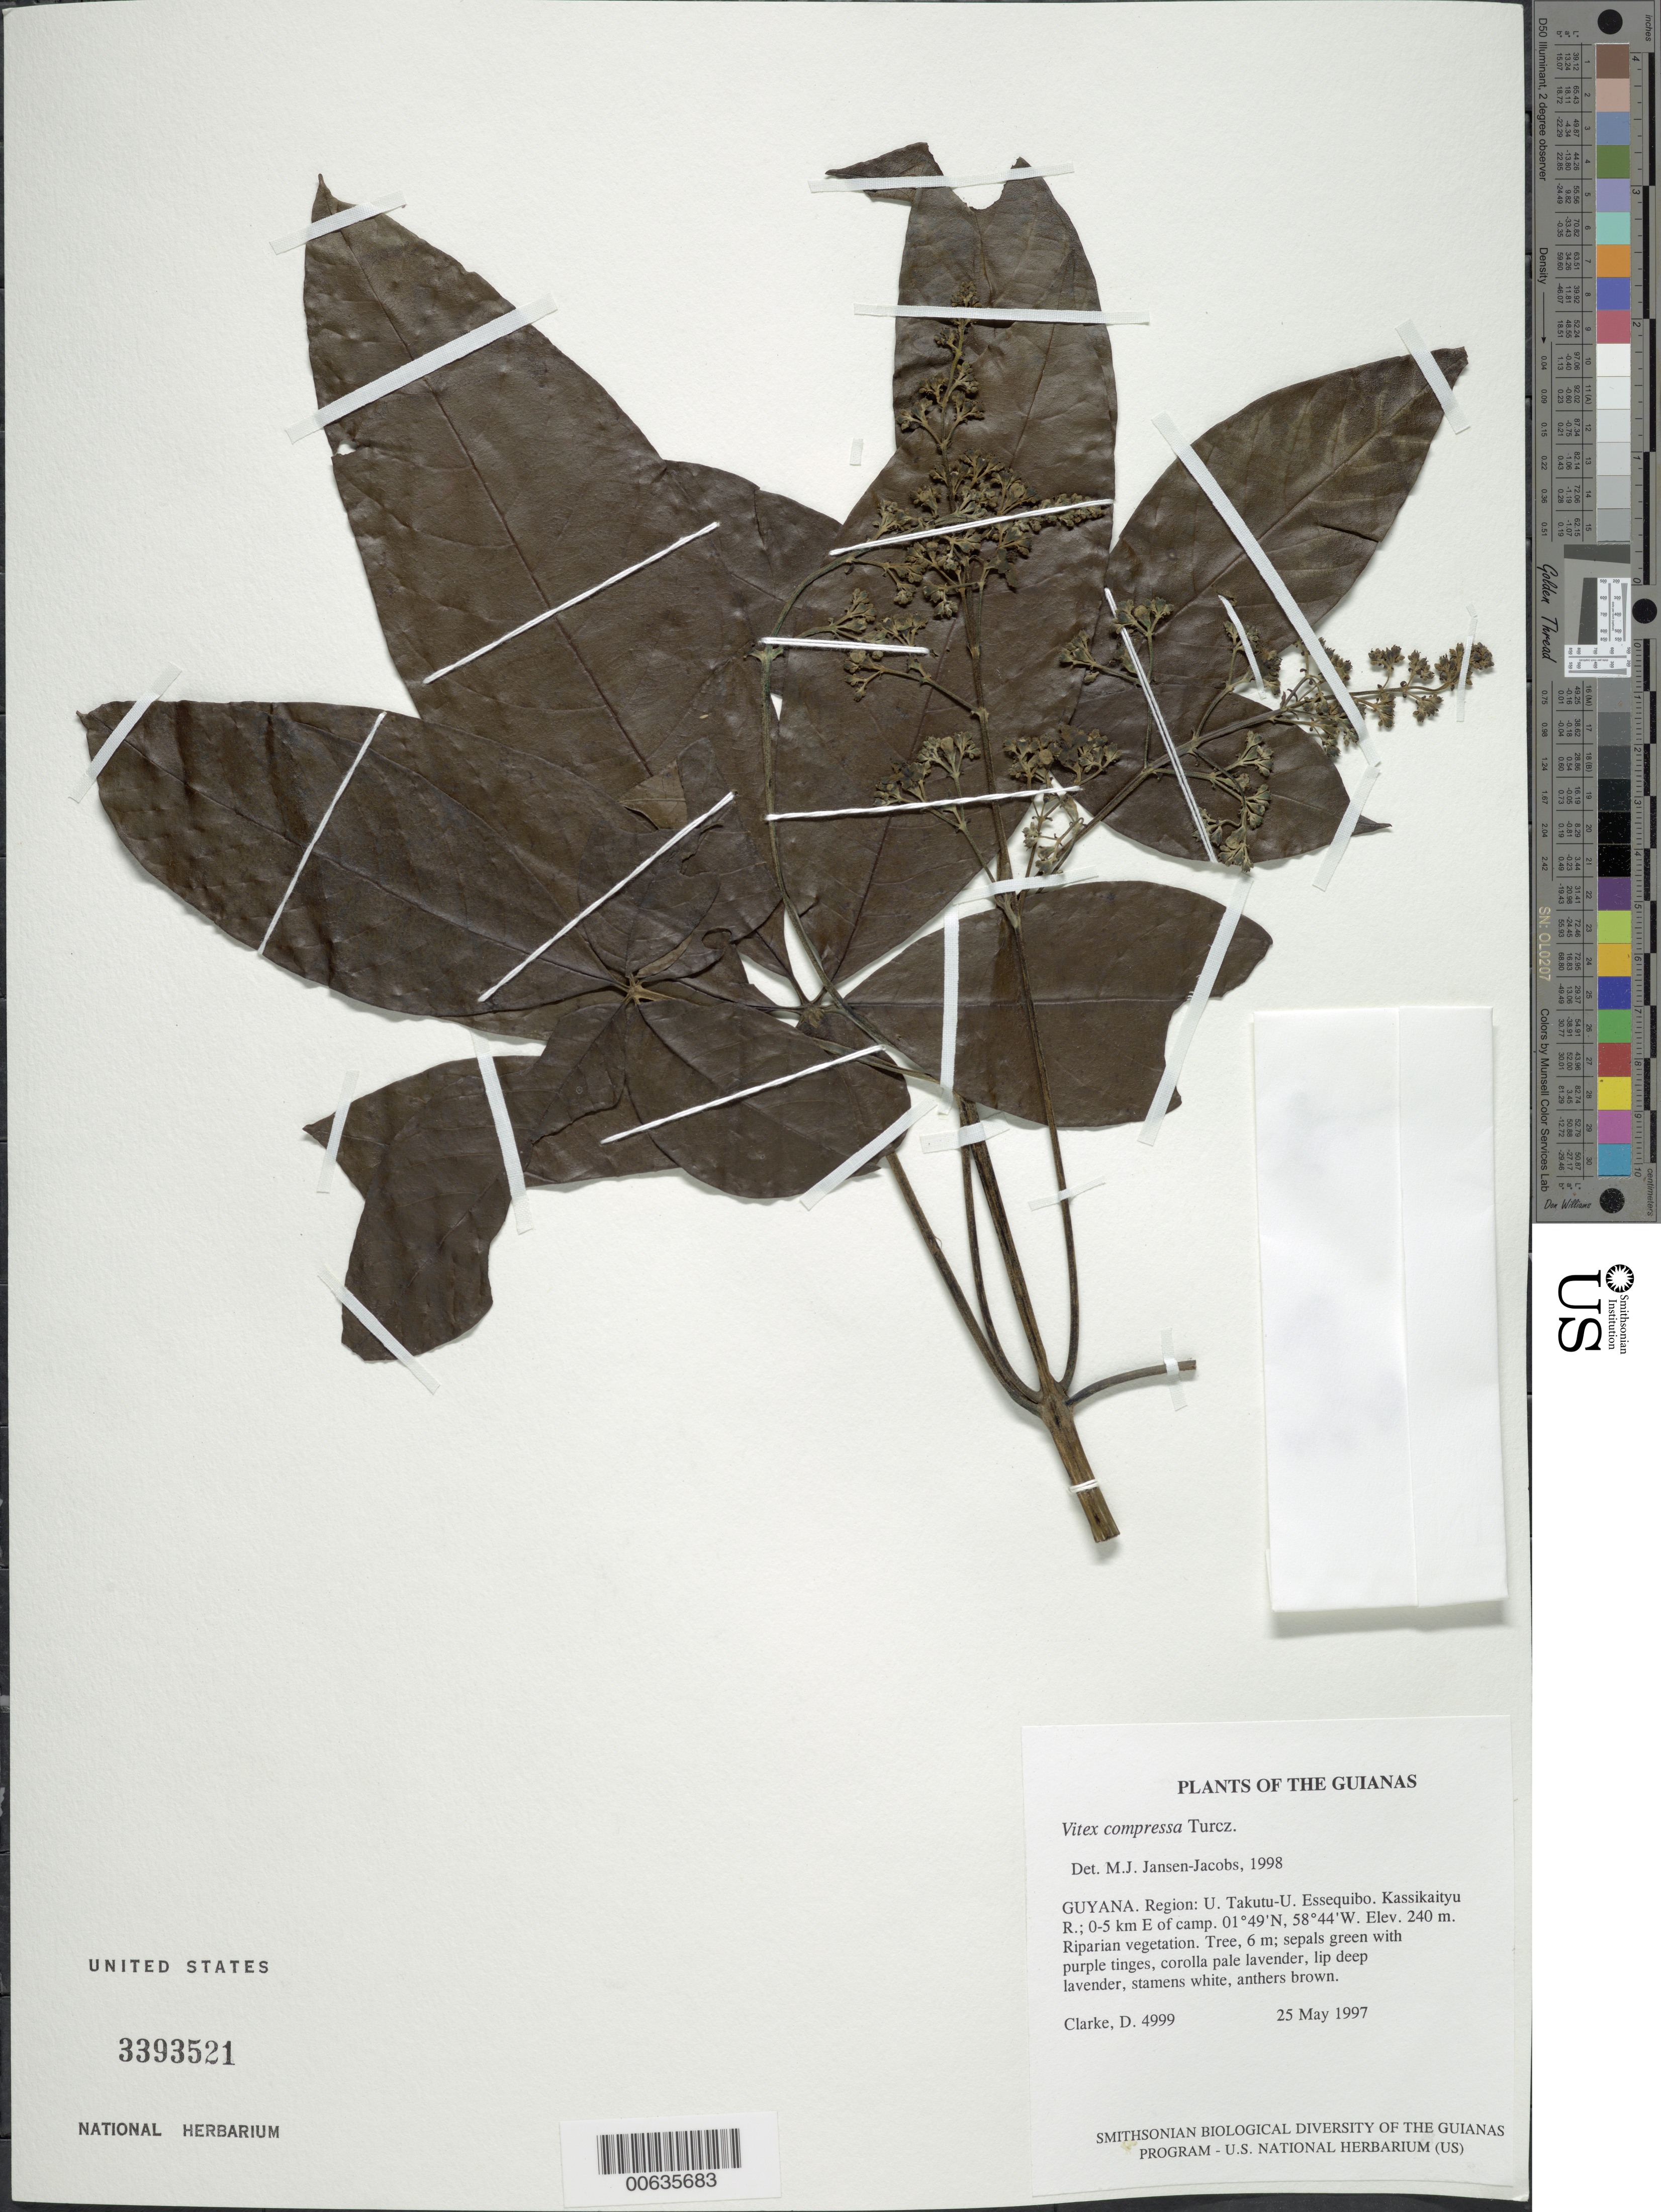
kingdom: Plantae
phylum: Tracheophyta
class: Magnoliopsida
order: Lamiales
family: Lamiaceae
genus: Vitex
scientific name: Vitex compressa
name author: Turcz.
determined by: Jansen-Jacobs, M. J., (U), Nationaal Herbarium Nederland, Utrecht University branch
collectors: H. D. Clarke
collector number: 4999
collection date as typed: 25 May 1997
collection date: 1997-05-25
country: Guyana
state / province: U. Takutu-U. Essequibo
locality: Kassikaityu R.; 0-5 km E of camp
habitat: Riparian vegetation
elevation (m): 240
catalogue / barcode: US 3393521